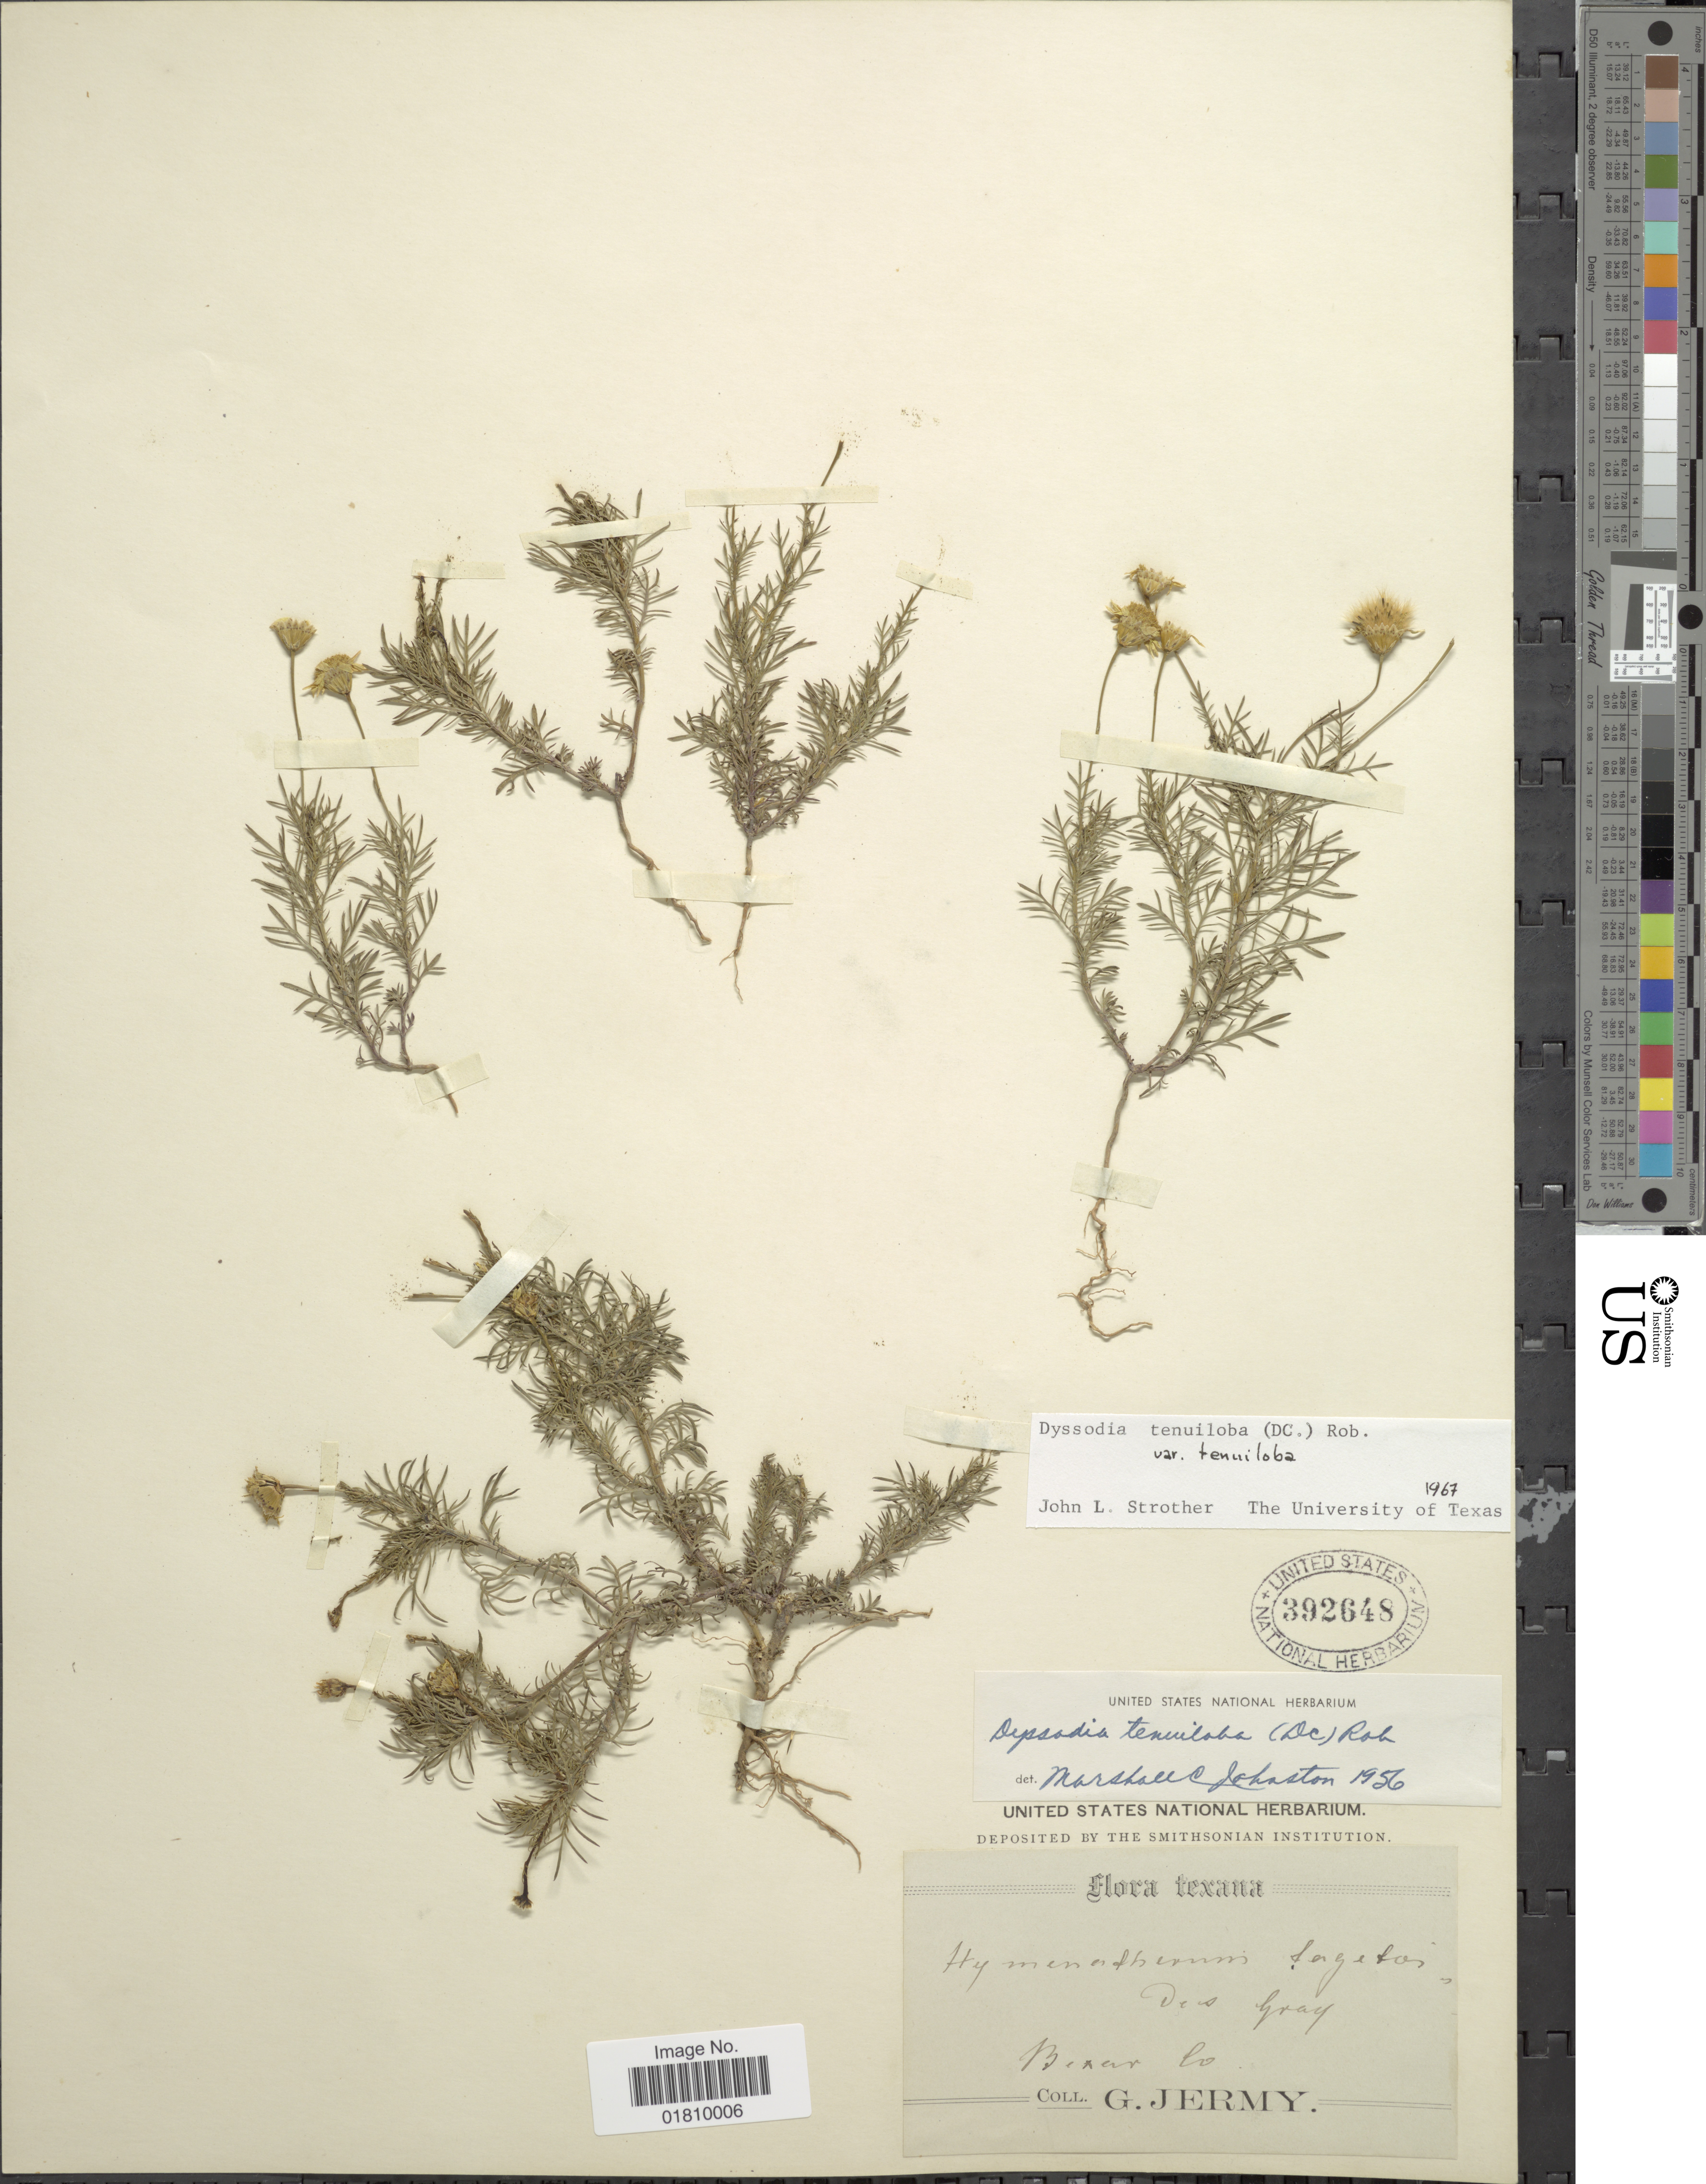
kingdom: Plantae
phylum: Tracheophyta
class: Magnoliopsida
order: Asterales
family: Asteraceae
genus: Thymophylla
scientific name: Thymophylla tenuiloba var. tenuiloba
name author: (DC.) Small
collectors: G. Jermy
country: United States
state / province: Texas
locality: Bexar Co.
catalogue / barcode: US 392648